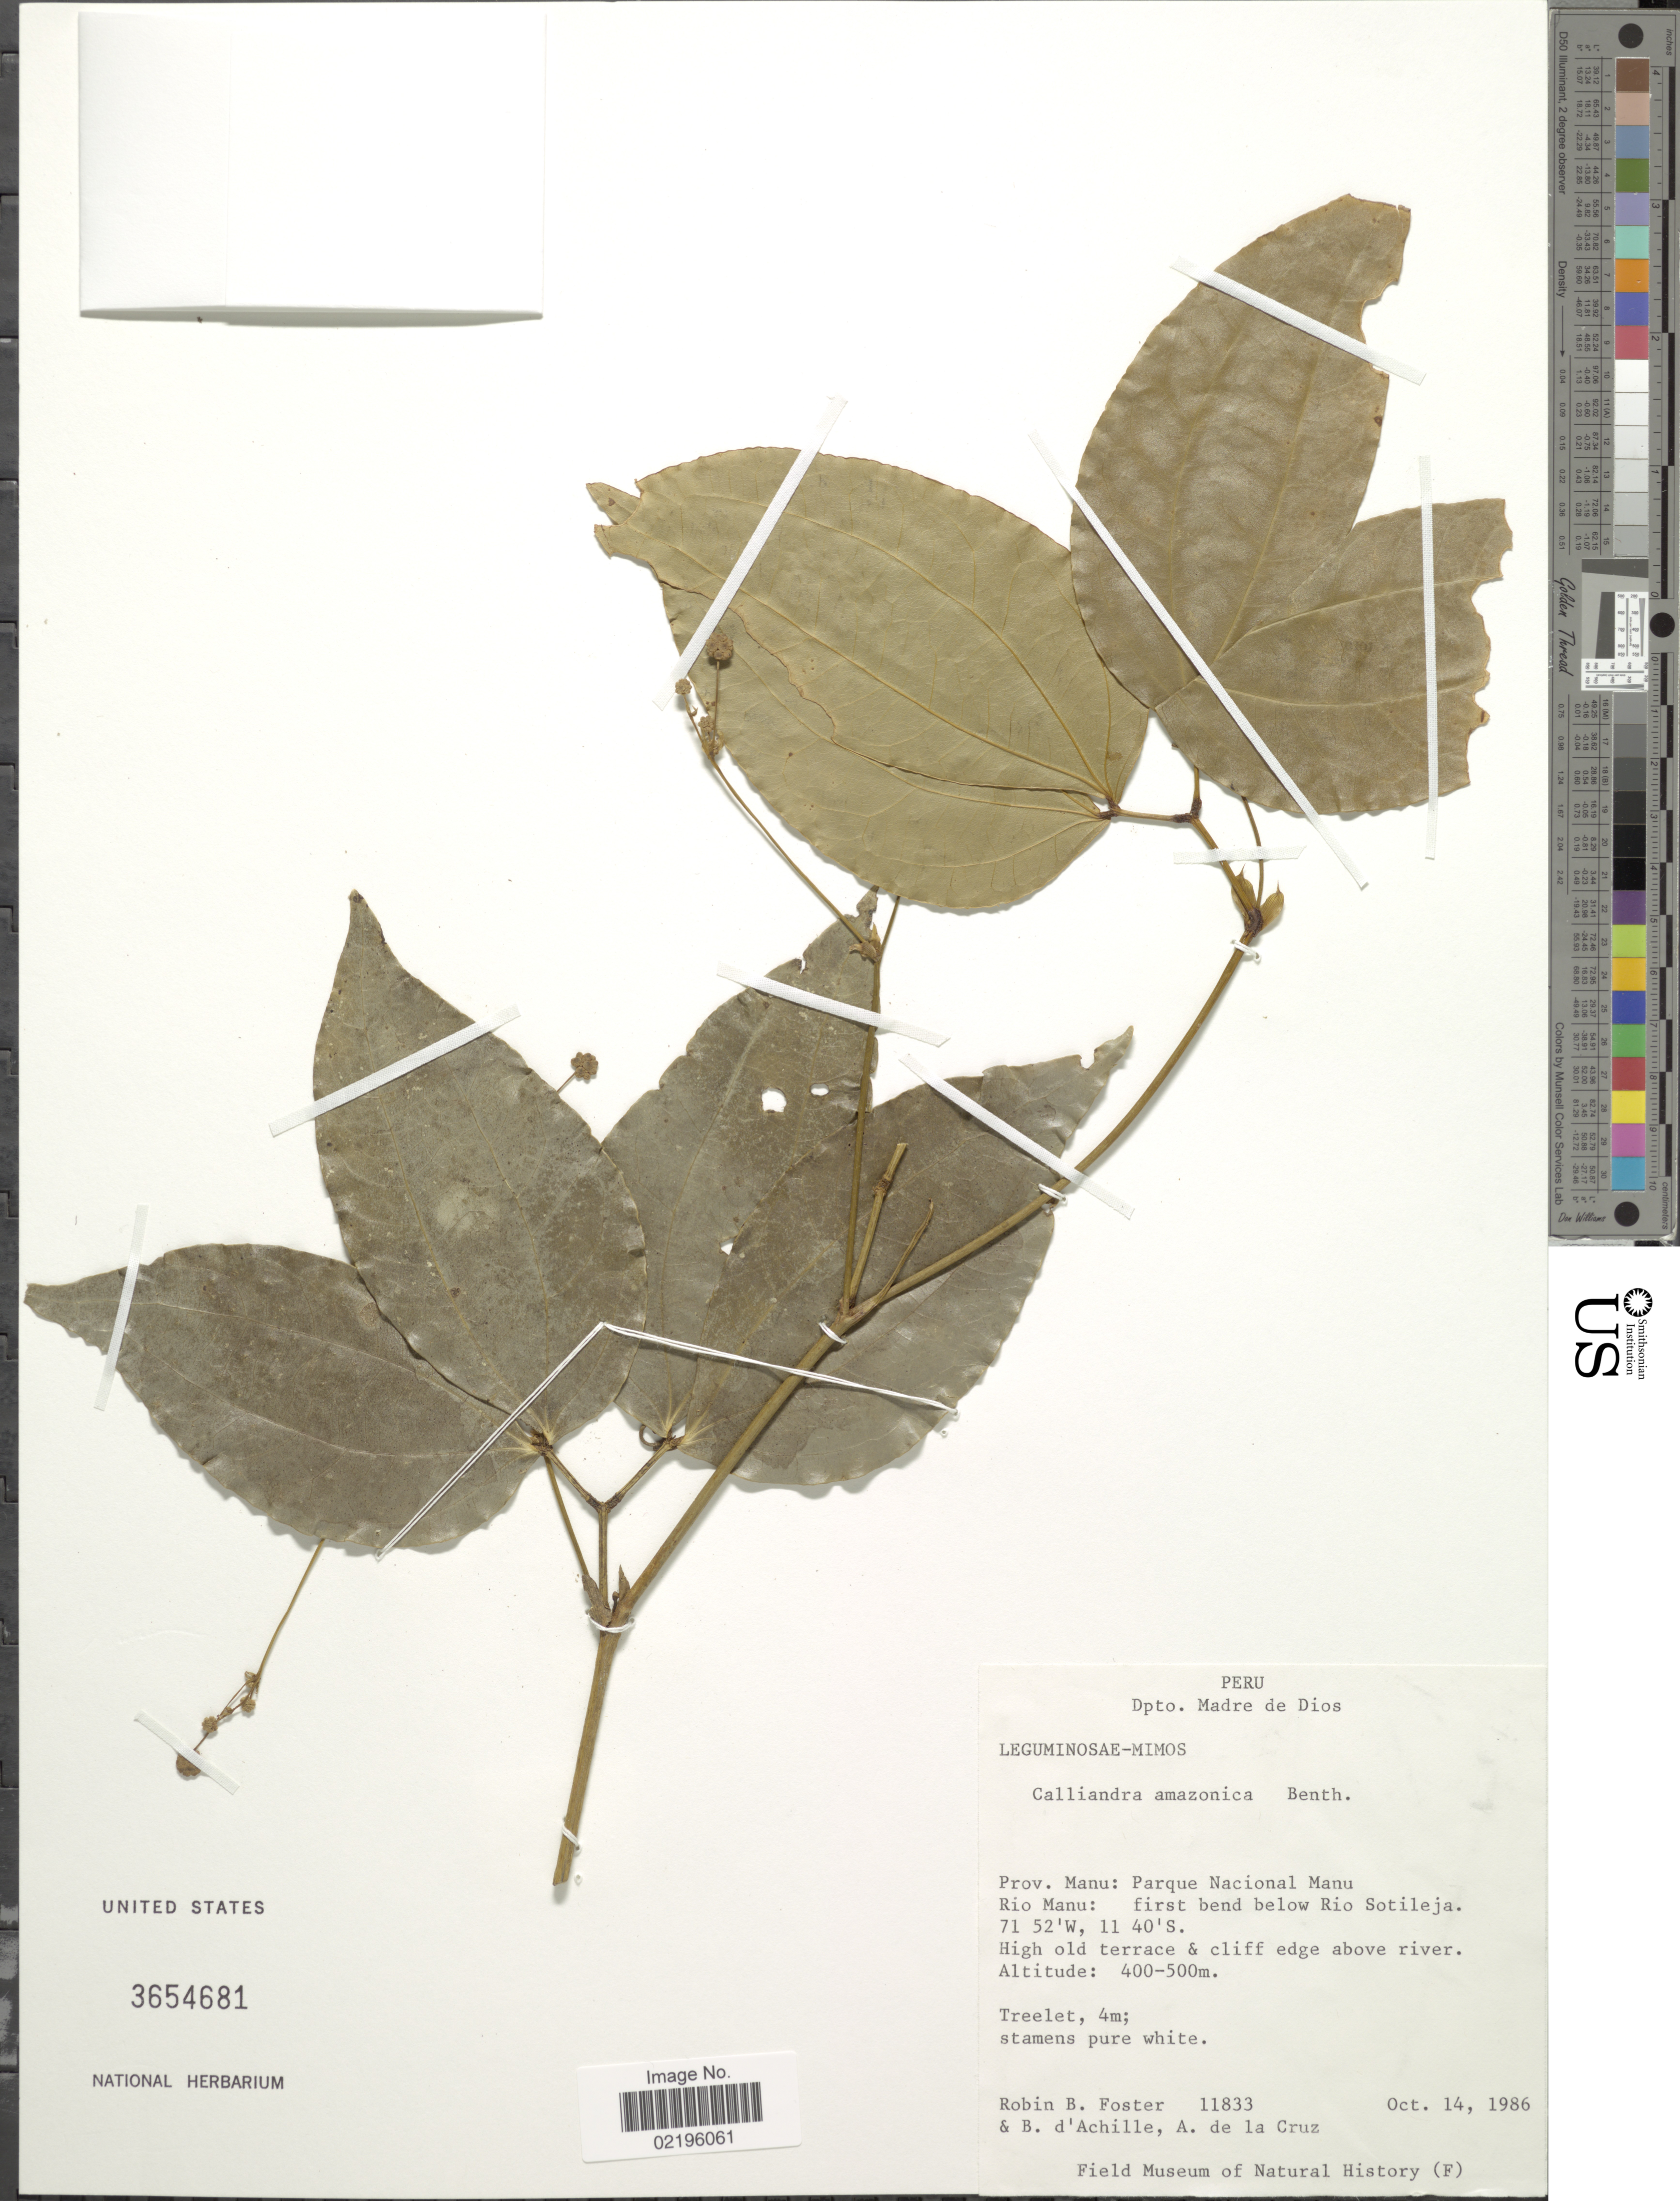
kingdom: Plantae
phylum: Tracheophyta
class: Magnoliopsida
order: Fabales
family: Fabaceae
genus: Calliandra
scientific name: Calliandra amazonica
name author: Benth.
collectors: R. B. Foster, B. d'Achille & A. de la Cruz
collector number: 11833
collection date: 1986-10-14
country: Peru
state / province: Madre de Dios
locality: Dpto. Madre de Dios. Prov. Manu: Parque Nacional Manu. Rio Manu: first bend below Rio Sotileja.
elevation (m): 400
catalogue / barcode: US 3654681